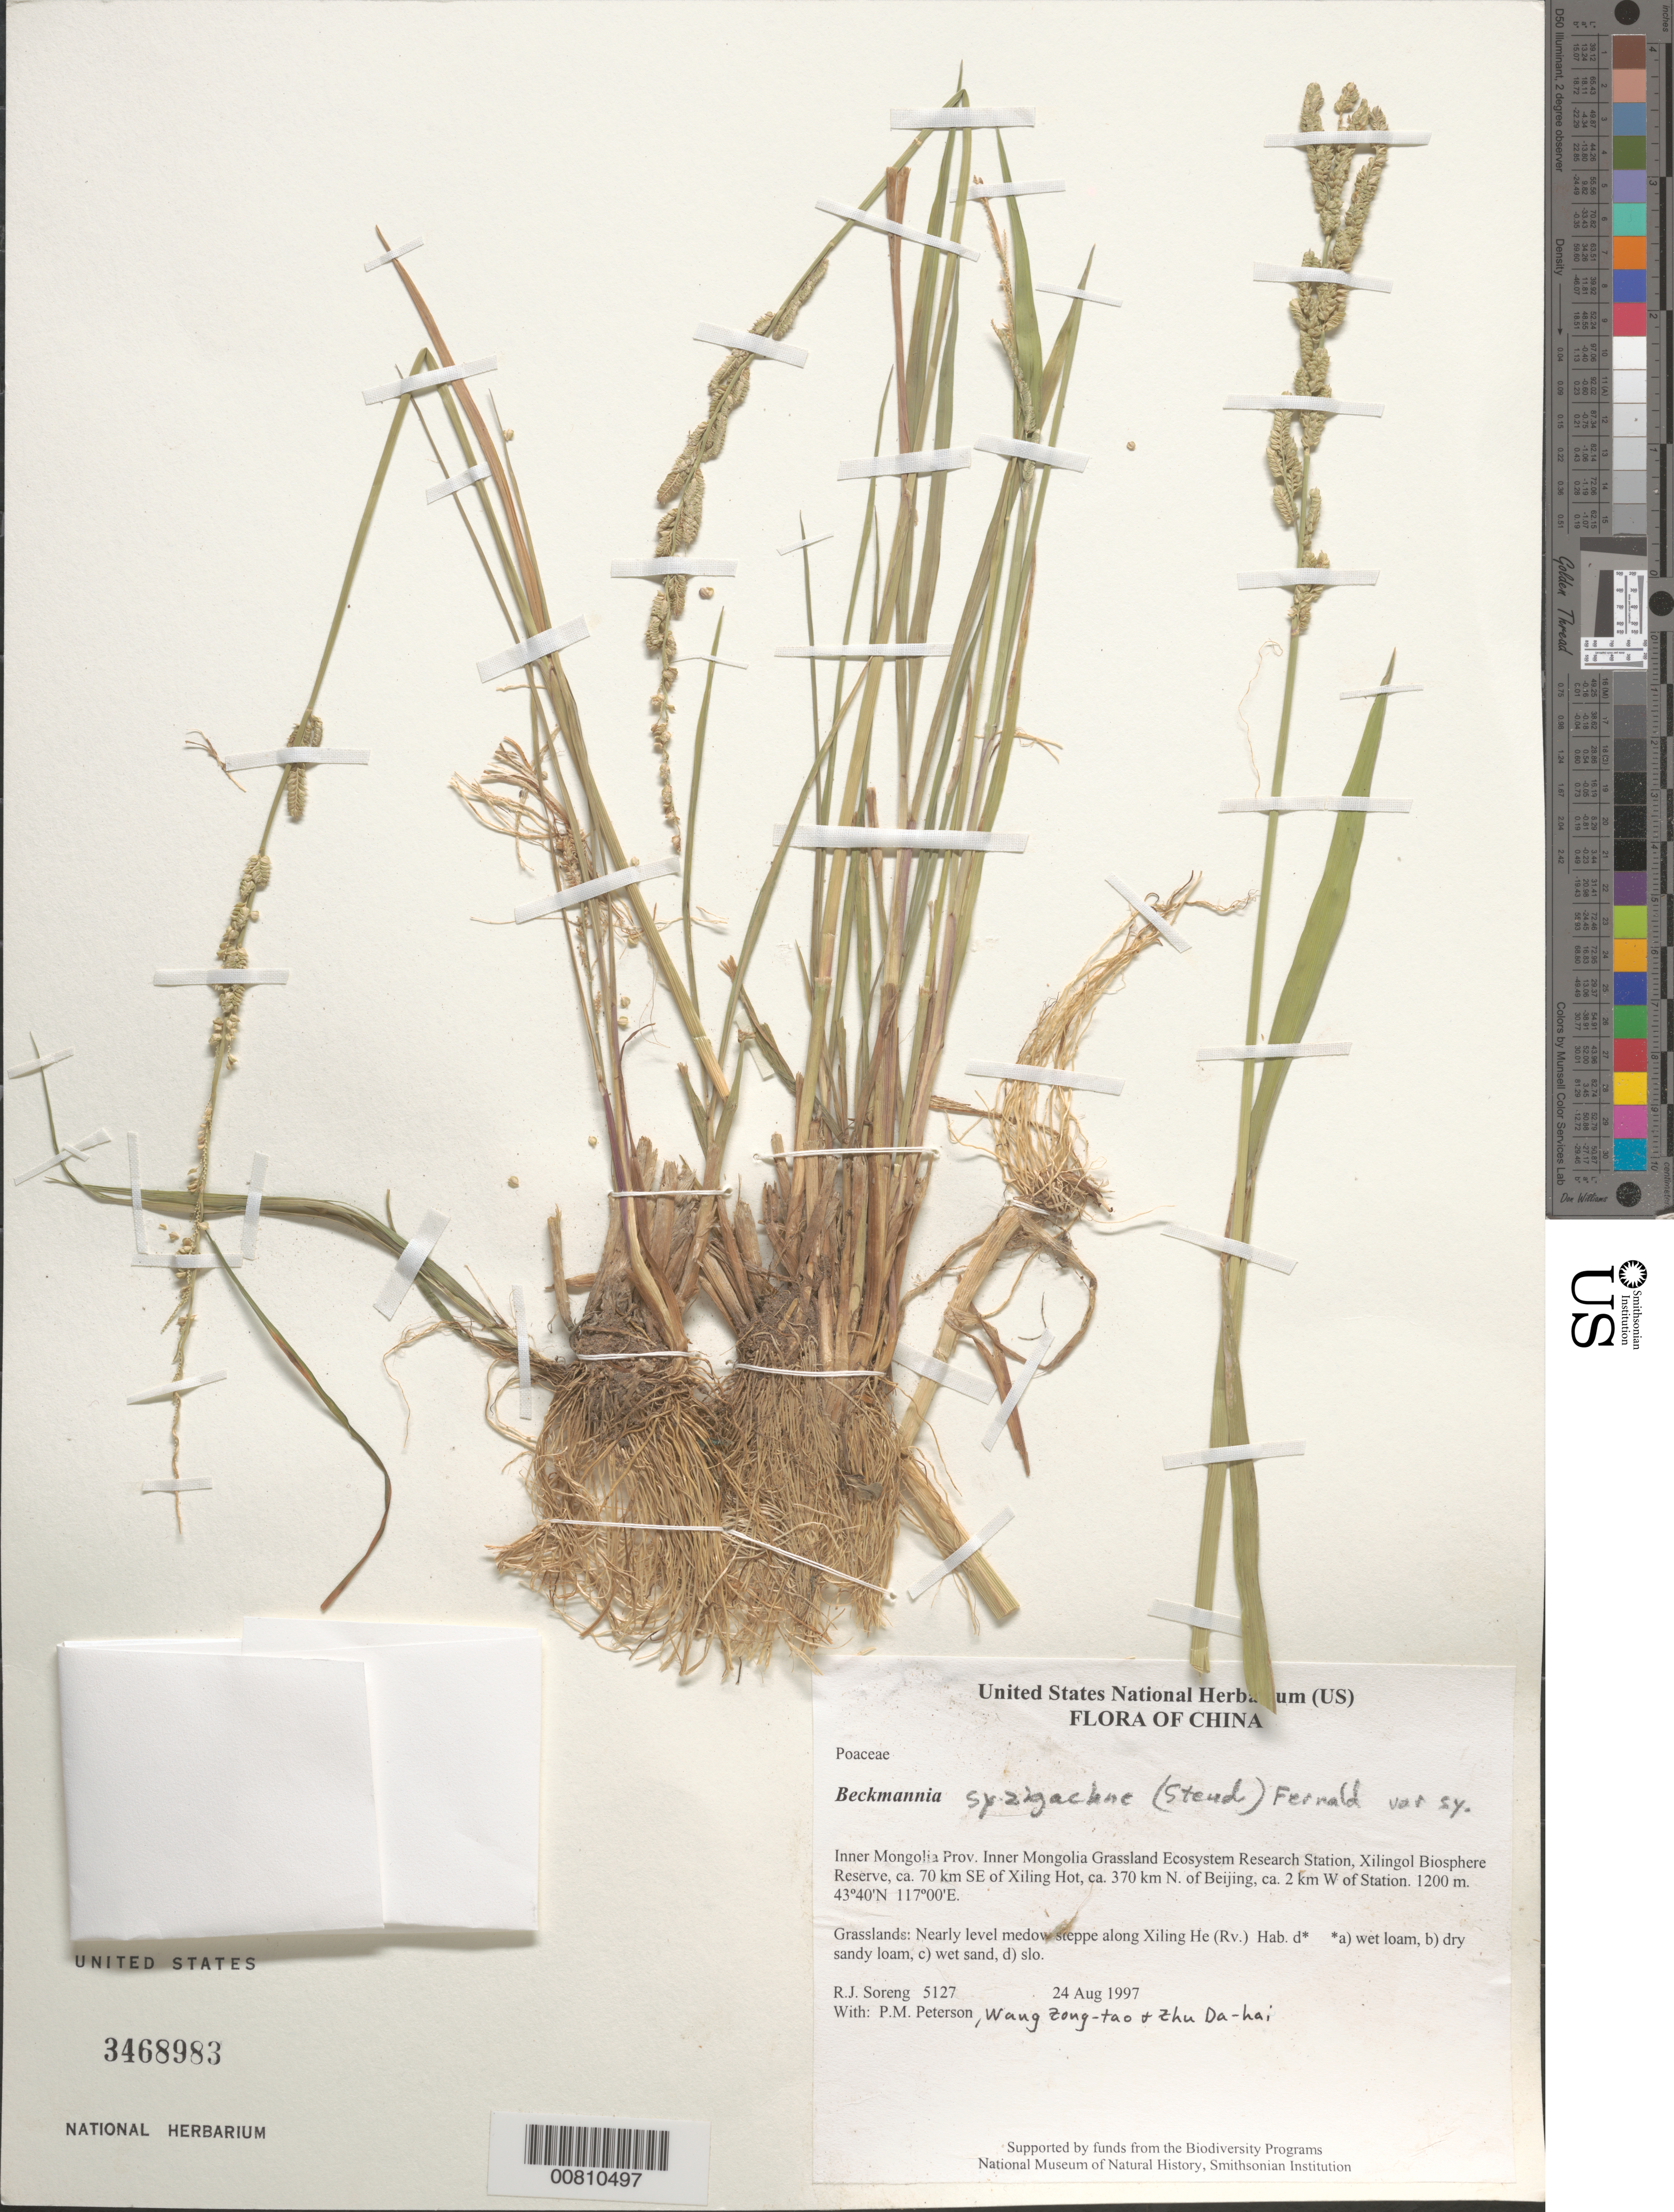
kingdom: Plantae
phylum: Tracheophyta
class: Liliopsida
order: Poales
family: Poaceae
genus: Beckmannia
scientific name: Beckmannia syzigachne var. syzigachne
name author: (Steud.) Fernald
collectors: R. J. Soreng, P. M. Peterson & Zhu Da-hai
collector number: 5127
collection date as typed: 24 Aug 1997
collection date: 1997-08-24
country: China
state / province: Nei Monggol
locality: Inner Mongolia Grassland Ecosystem Research Station, Xilingol Biosphere Reserve, ca. 70 km SE of Xiling Hot, ca. 370 km N. of Beijing, ca. 2 km W of Station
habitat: Grasslands: Nearly level medow steppe along Xiling He (Rv.) Hab. d* *a) wet loam, b) dry sandy loam, c) wet sand, d) slo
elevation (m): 1200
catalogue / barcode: US 3468983